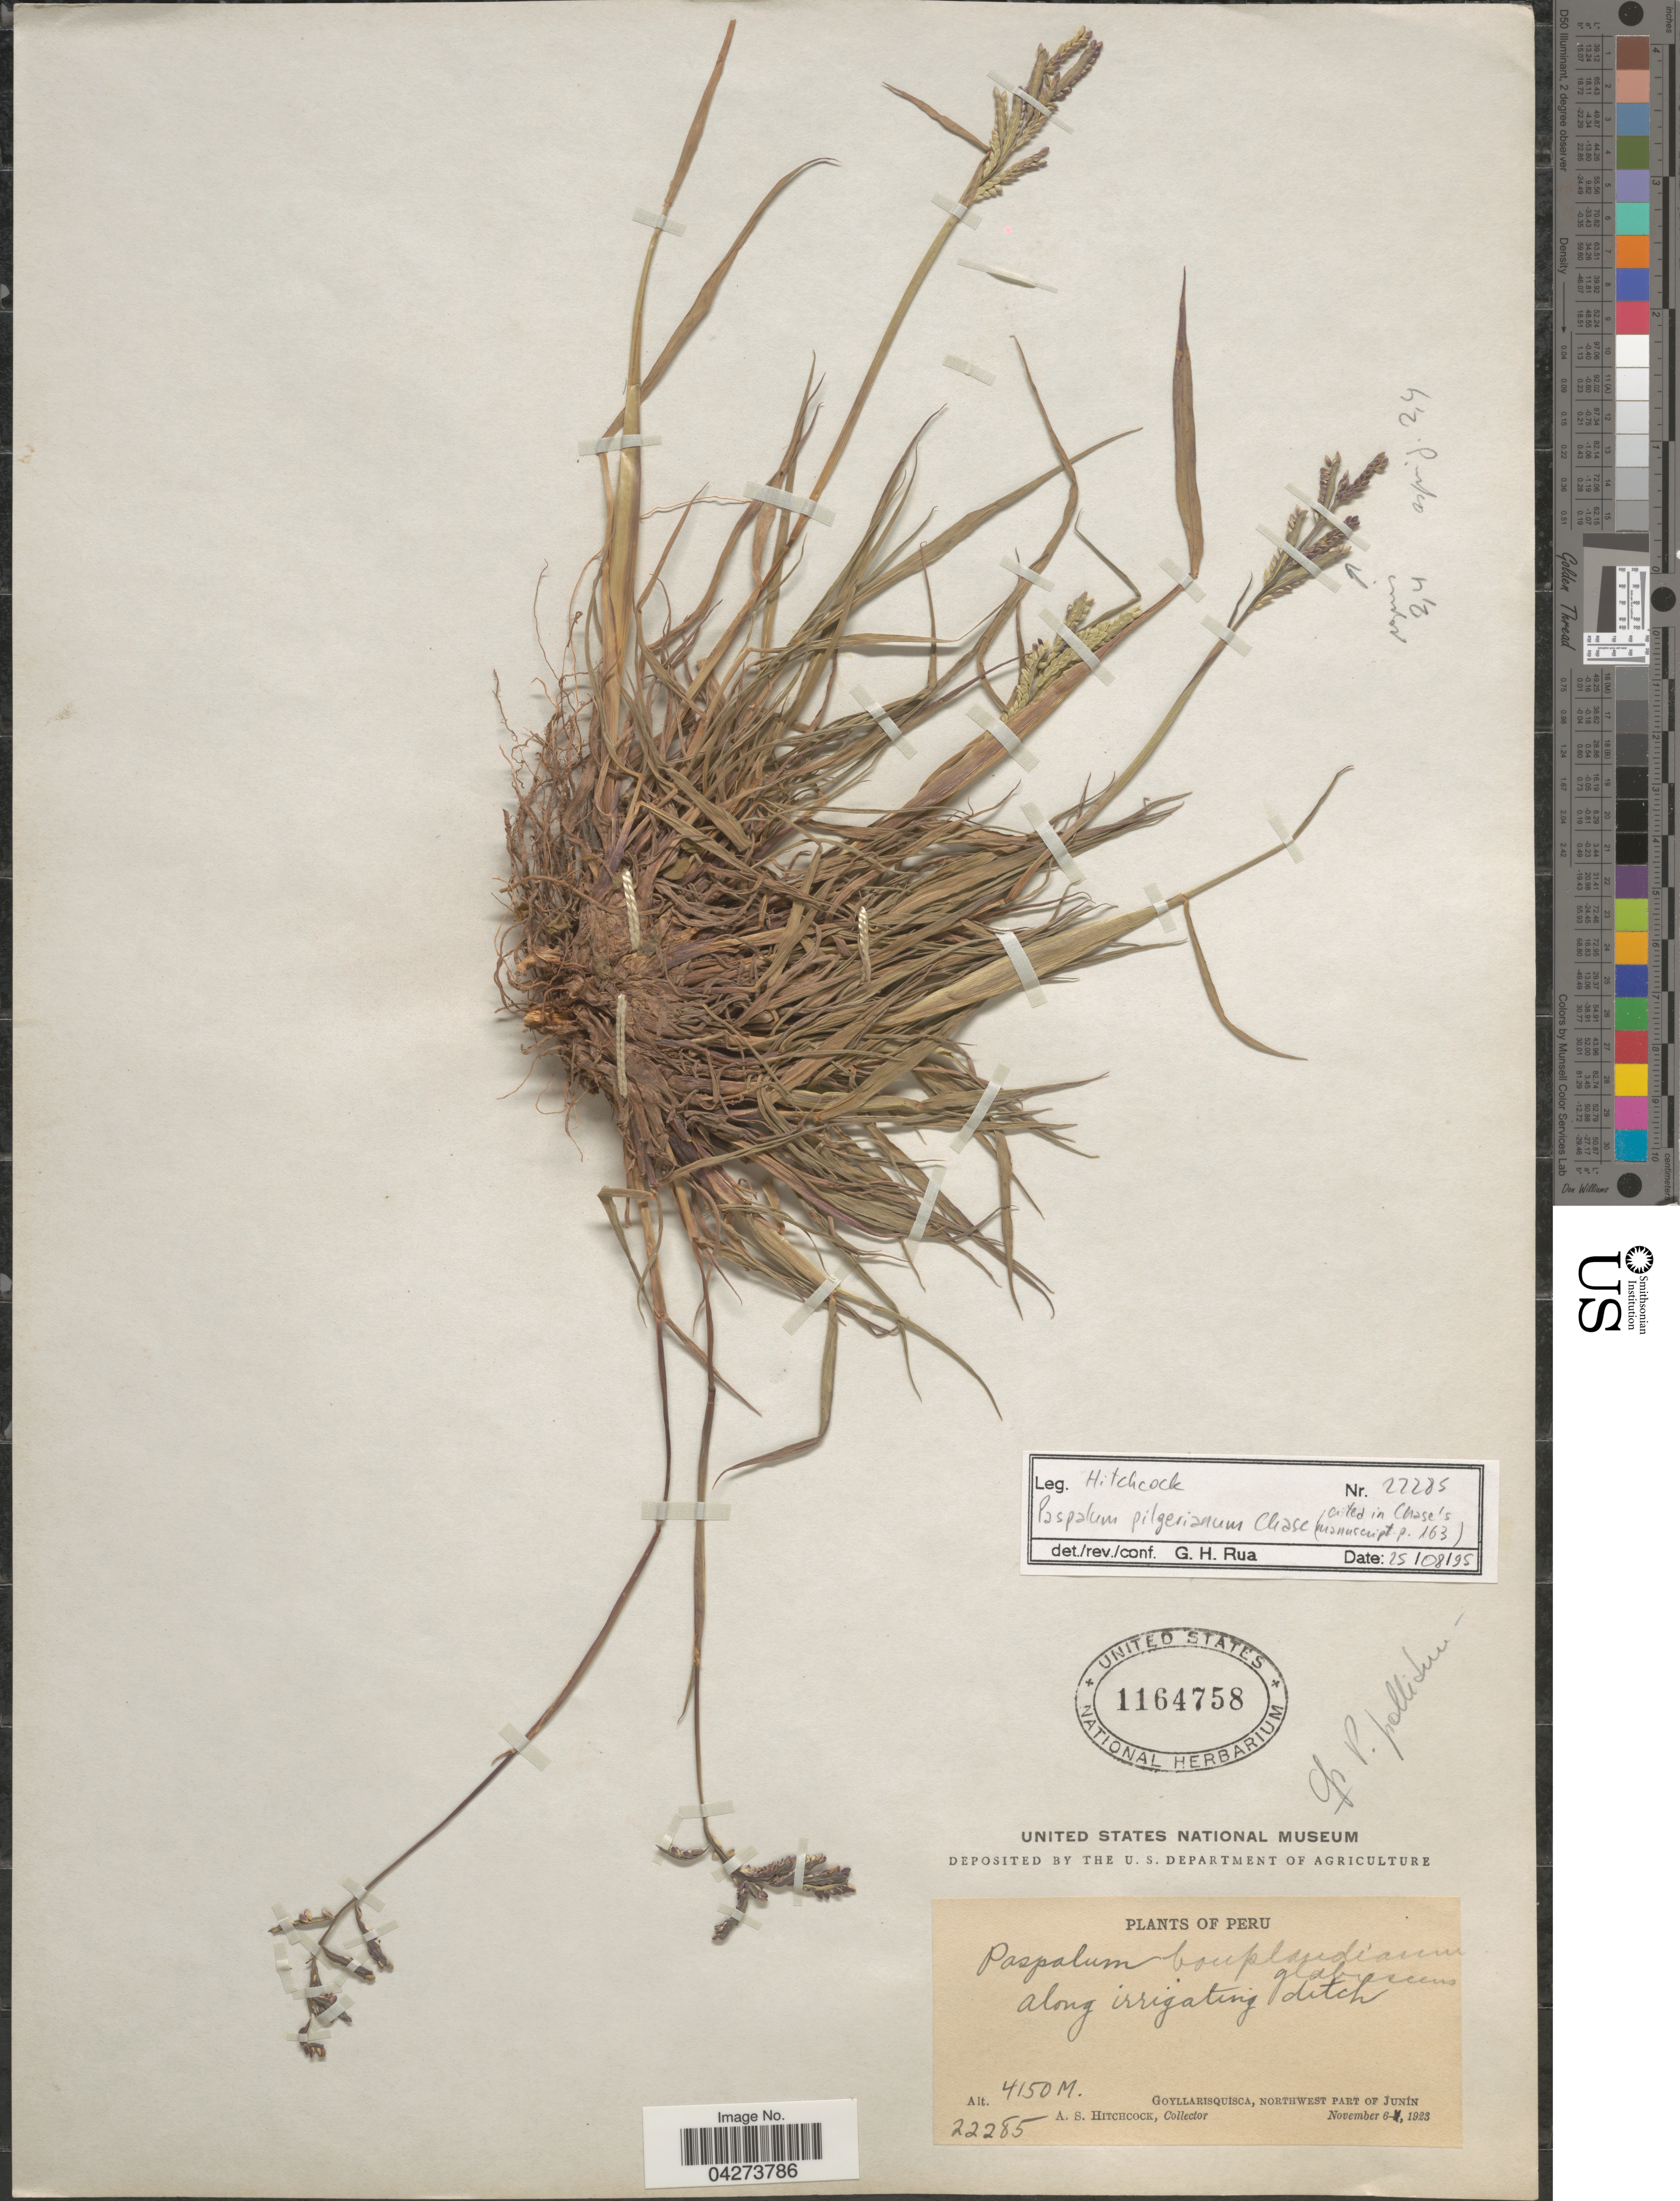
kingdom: Plantae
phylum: Tracheophyta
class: Liliopsida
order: Poales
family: Poaceae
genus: Paspalum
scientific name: Paspalum pilgerianum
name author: Chase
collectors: A. S. Hitchcock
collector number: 22285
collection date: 1923-11-06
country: Peru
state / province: Junín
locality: Goyllarisquisca, northwest part of Junín.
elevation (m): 4150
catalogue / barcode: US 1164758